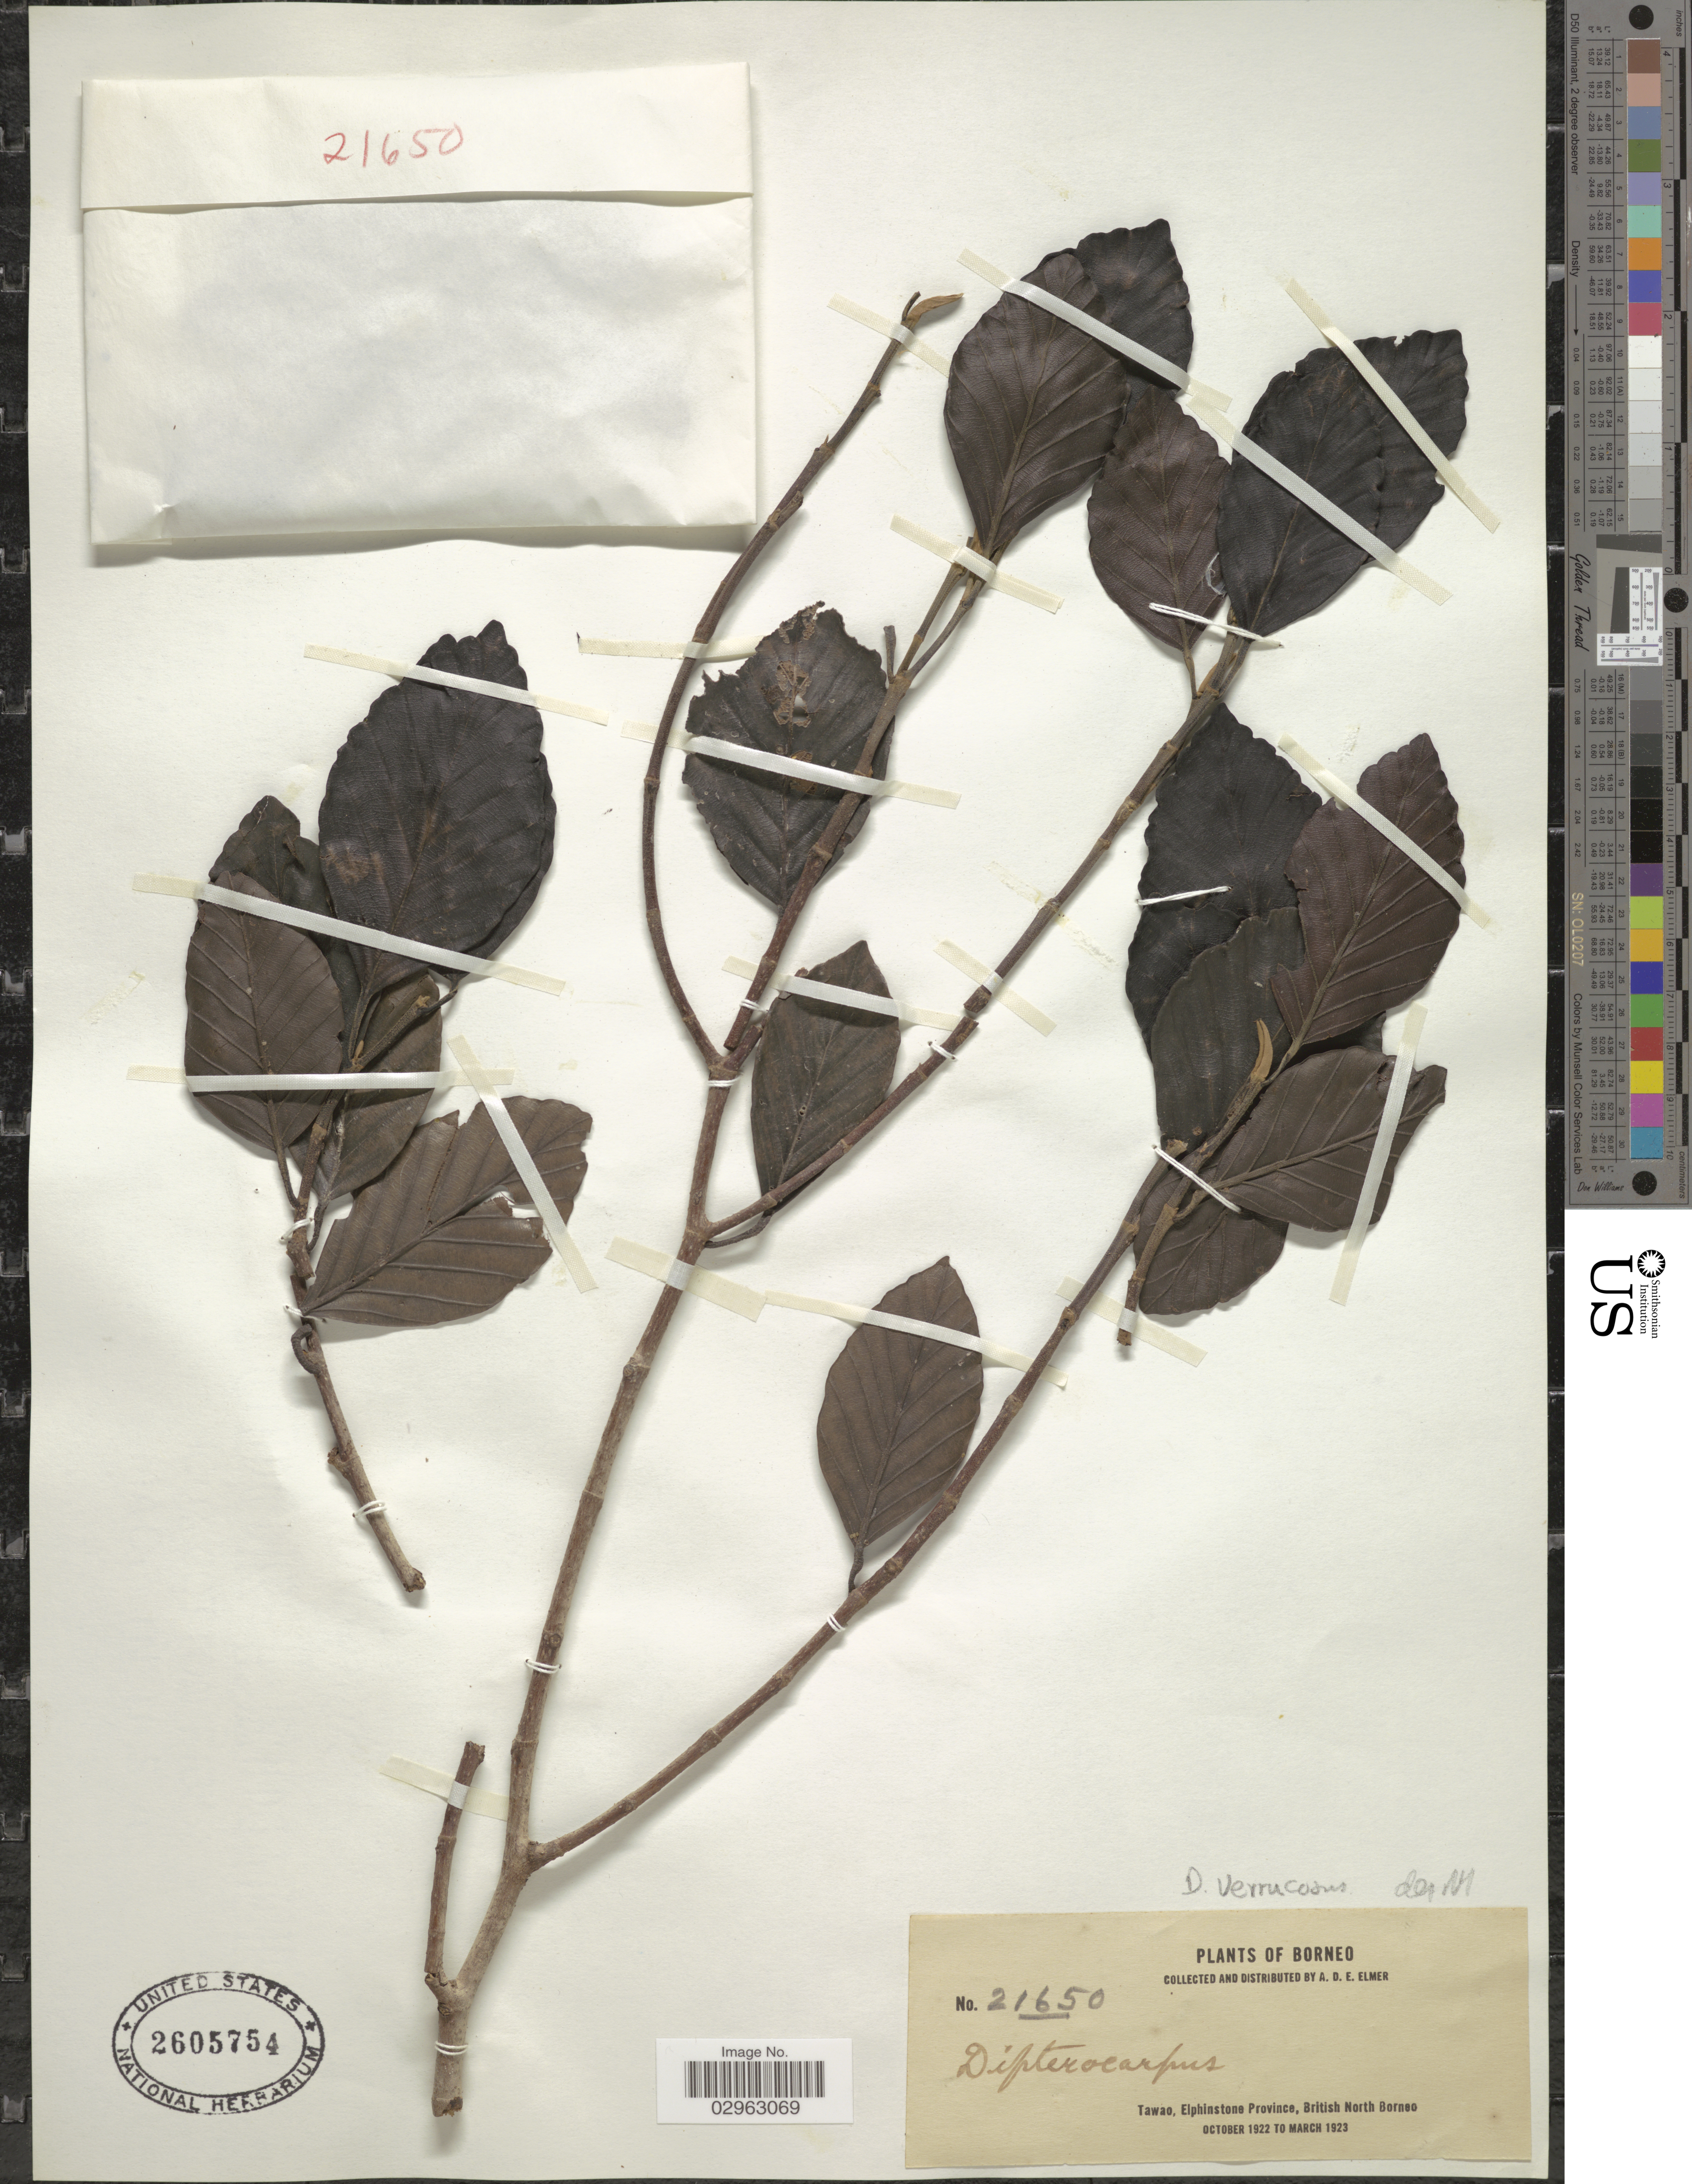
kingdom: Plantae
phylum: Tracheophyta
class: Magnoliopsida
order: Malvales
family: Dipterocarpaceae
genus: Dipterocarpus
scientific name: Dipterocarpus sp.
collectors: A. D. E. Elmer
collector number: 21650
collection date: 1922-10/1923-03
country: Malaysia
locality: Borneo. Tawao, Elphinstone Province, British North Borneo.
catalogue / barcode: US 2605754